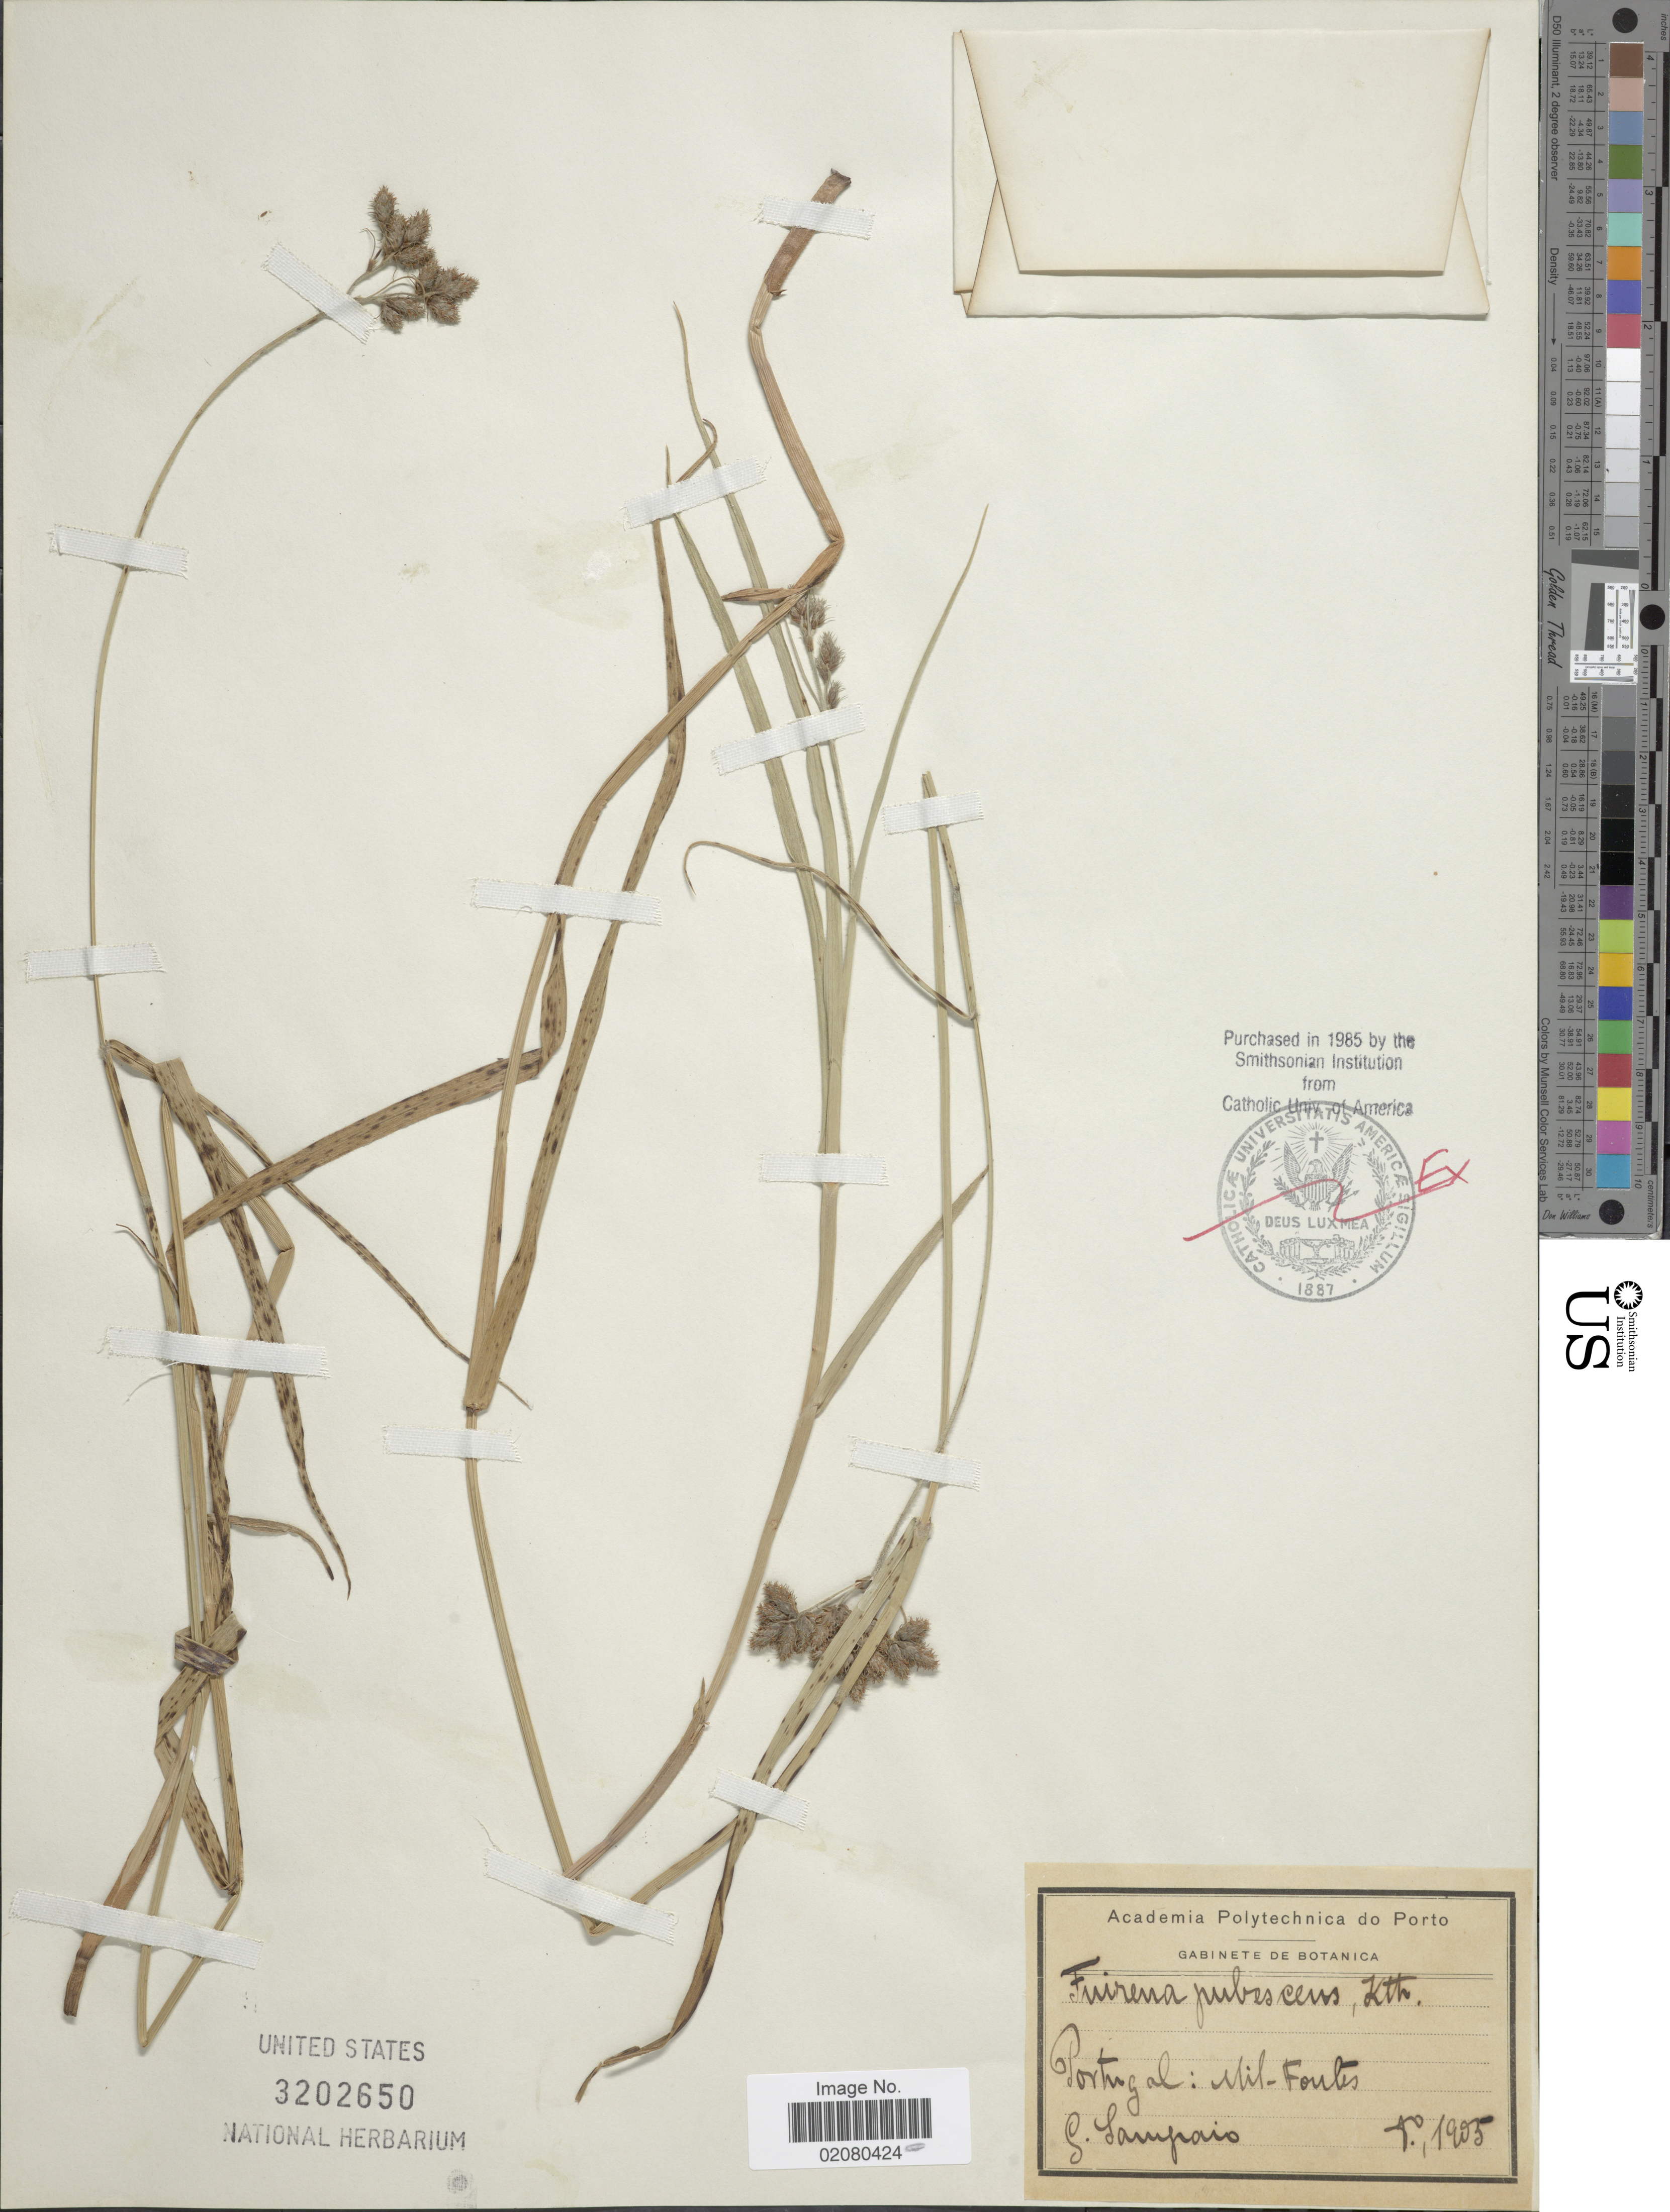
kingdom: Plantae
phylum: Tracheophyta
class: Liliopsida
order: Poales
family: Cyperaceae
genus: Fuirena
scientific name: Fuirena pubescens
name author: (Poir.) Kunth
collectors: G. A. Sampaio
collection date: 1905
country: Portugal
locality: Mil-Foutes. [interpreted]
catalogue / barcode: US 3202650